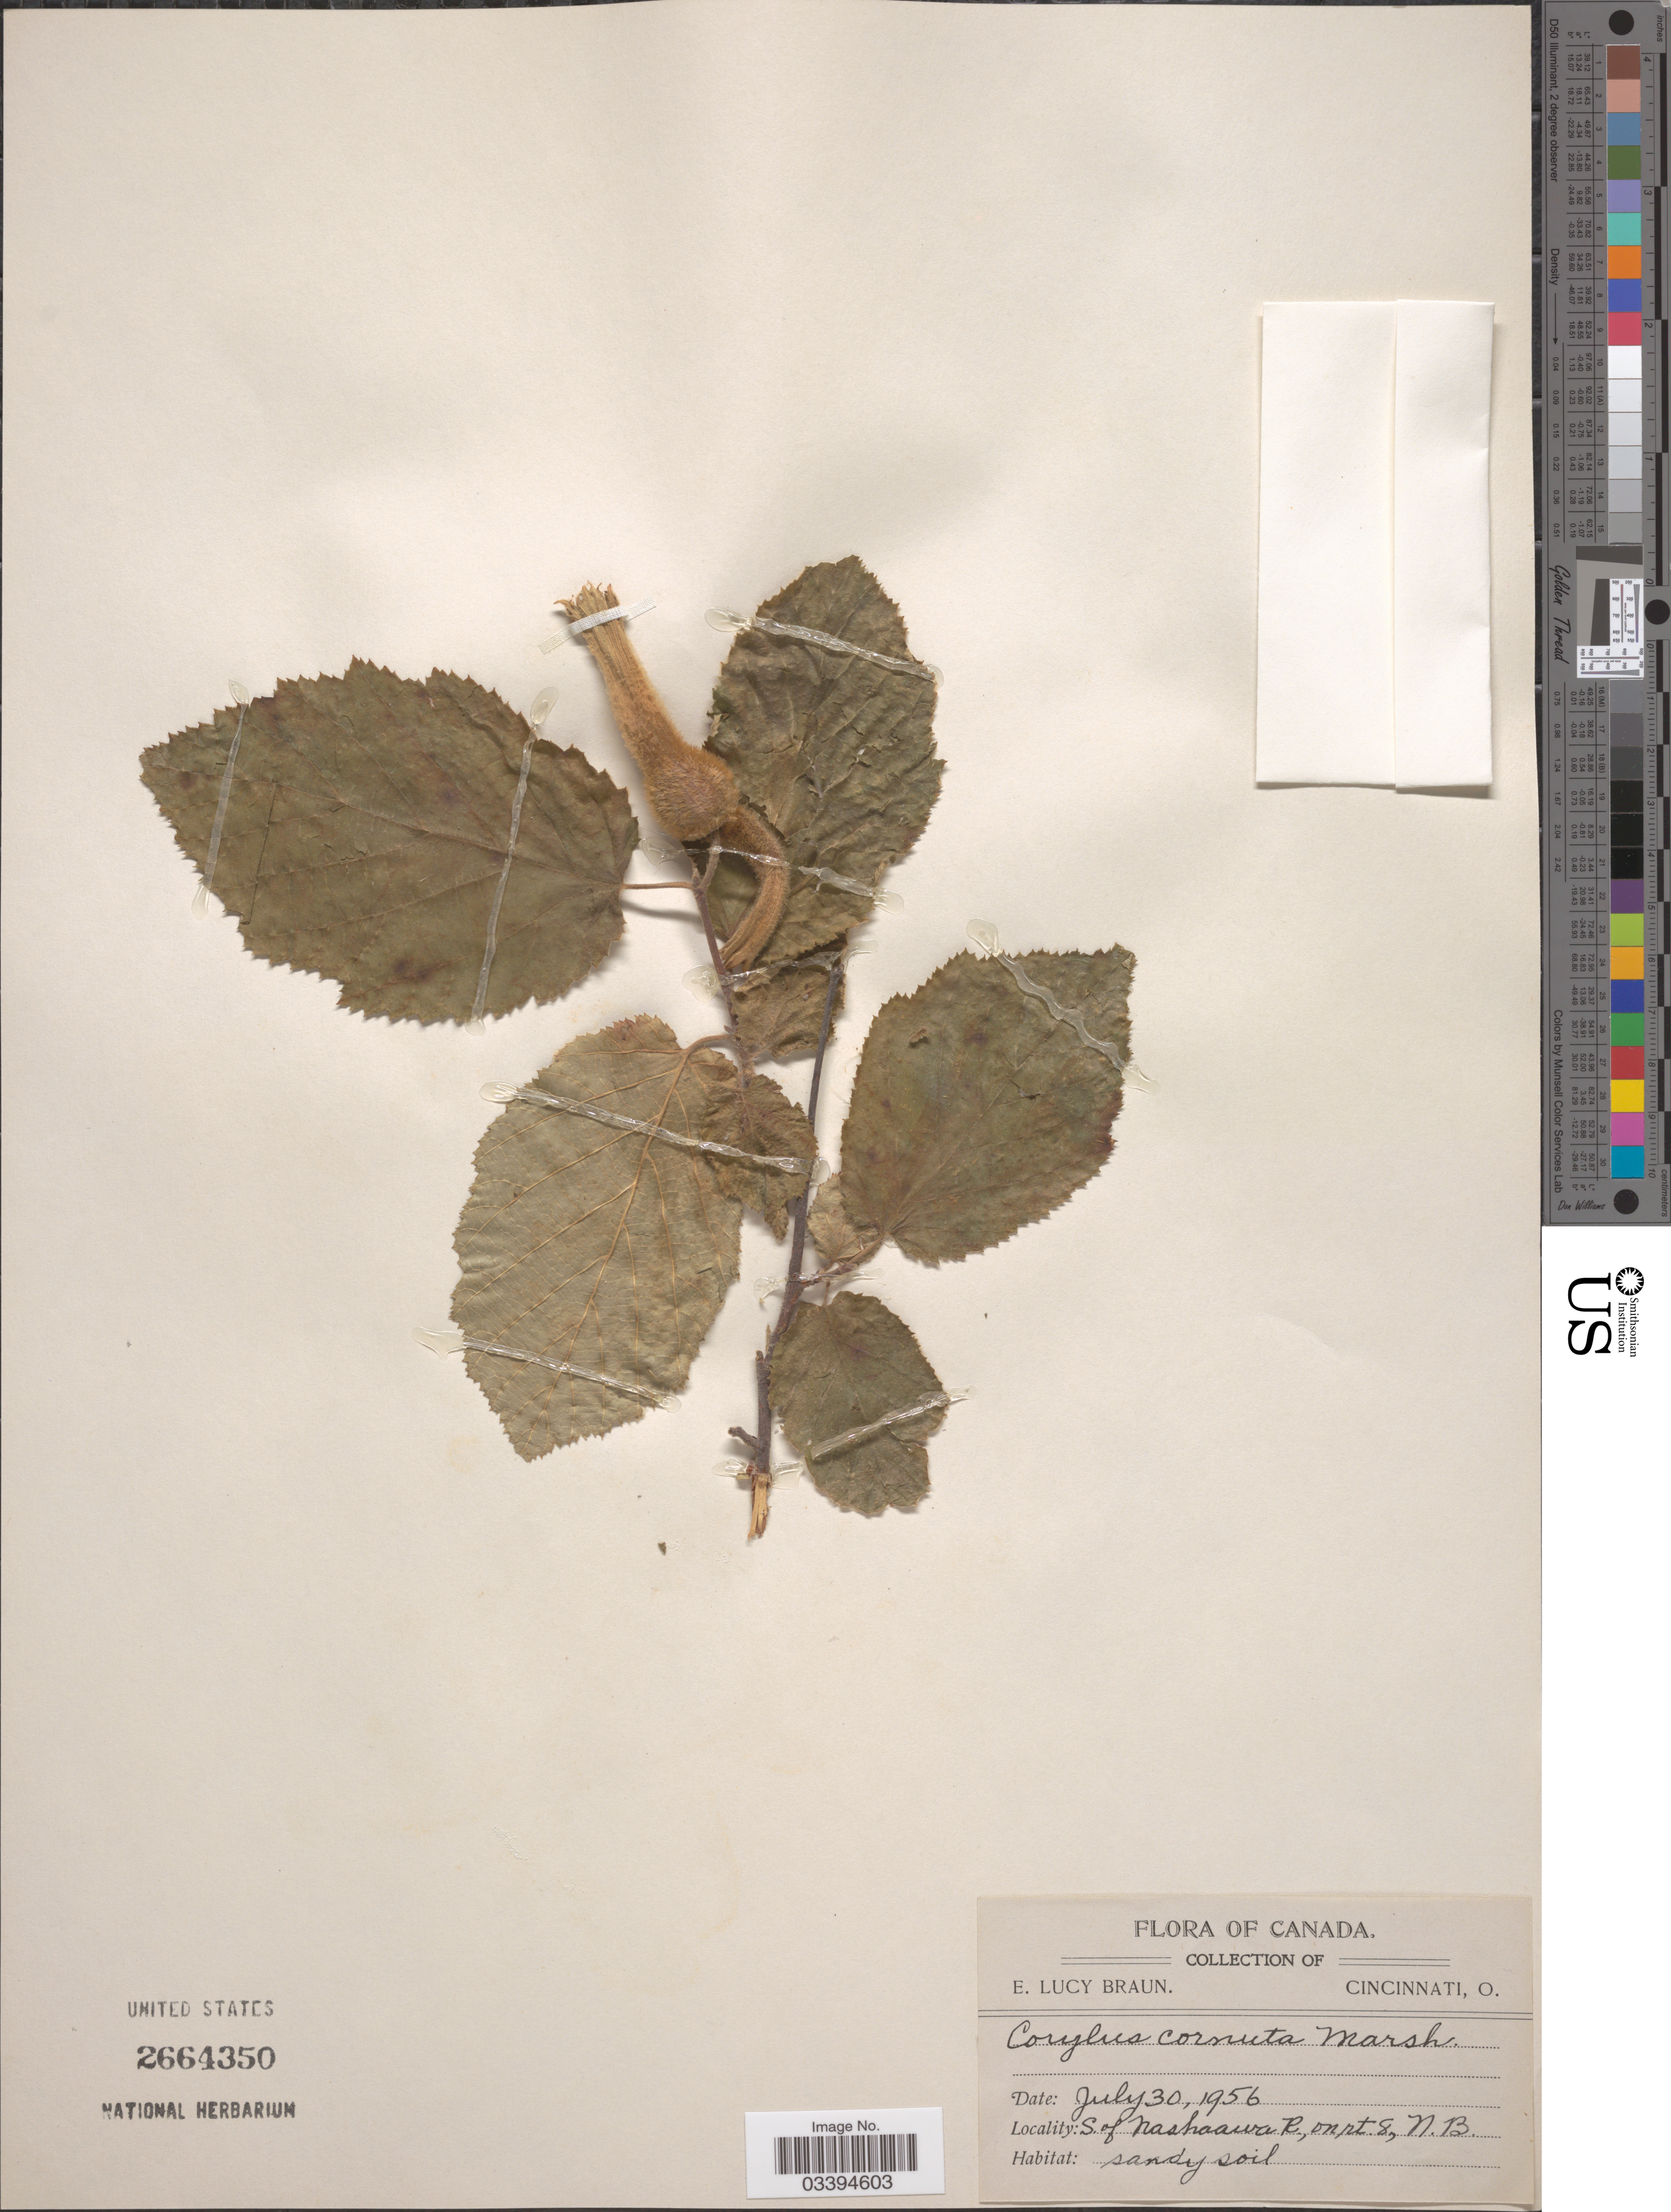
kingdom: Plantae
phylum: Tracheophyta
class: Magnoliopsida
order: Fagales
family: Betulaceae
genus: Corylus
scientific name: Corylus cornuta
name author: Marshall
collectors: E. L. Braun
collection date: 1956-07-30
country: Canada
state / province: New Brunswick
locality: S. of Nashaawa R, on rt 8.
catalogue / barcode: US 2664350